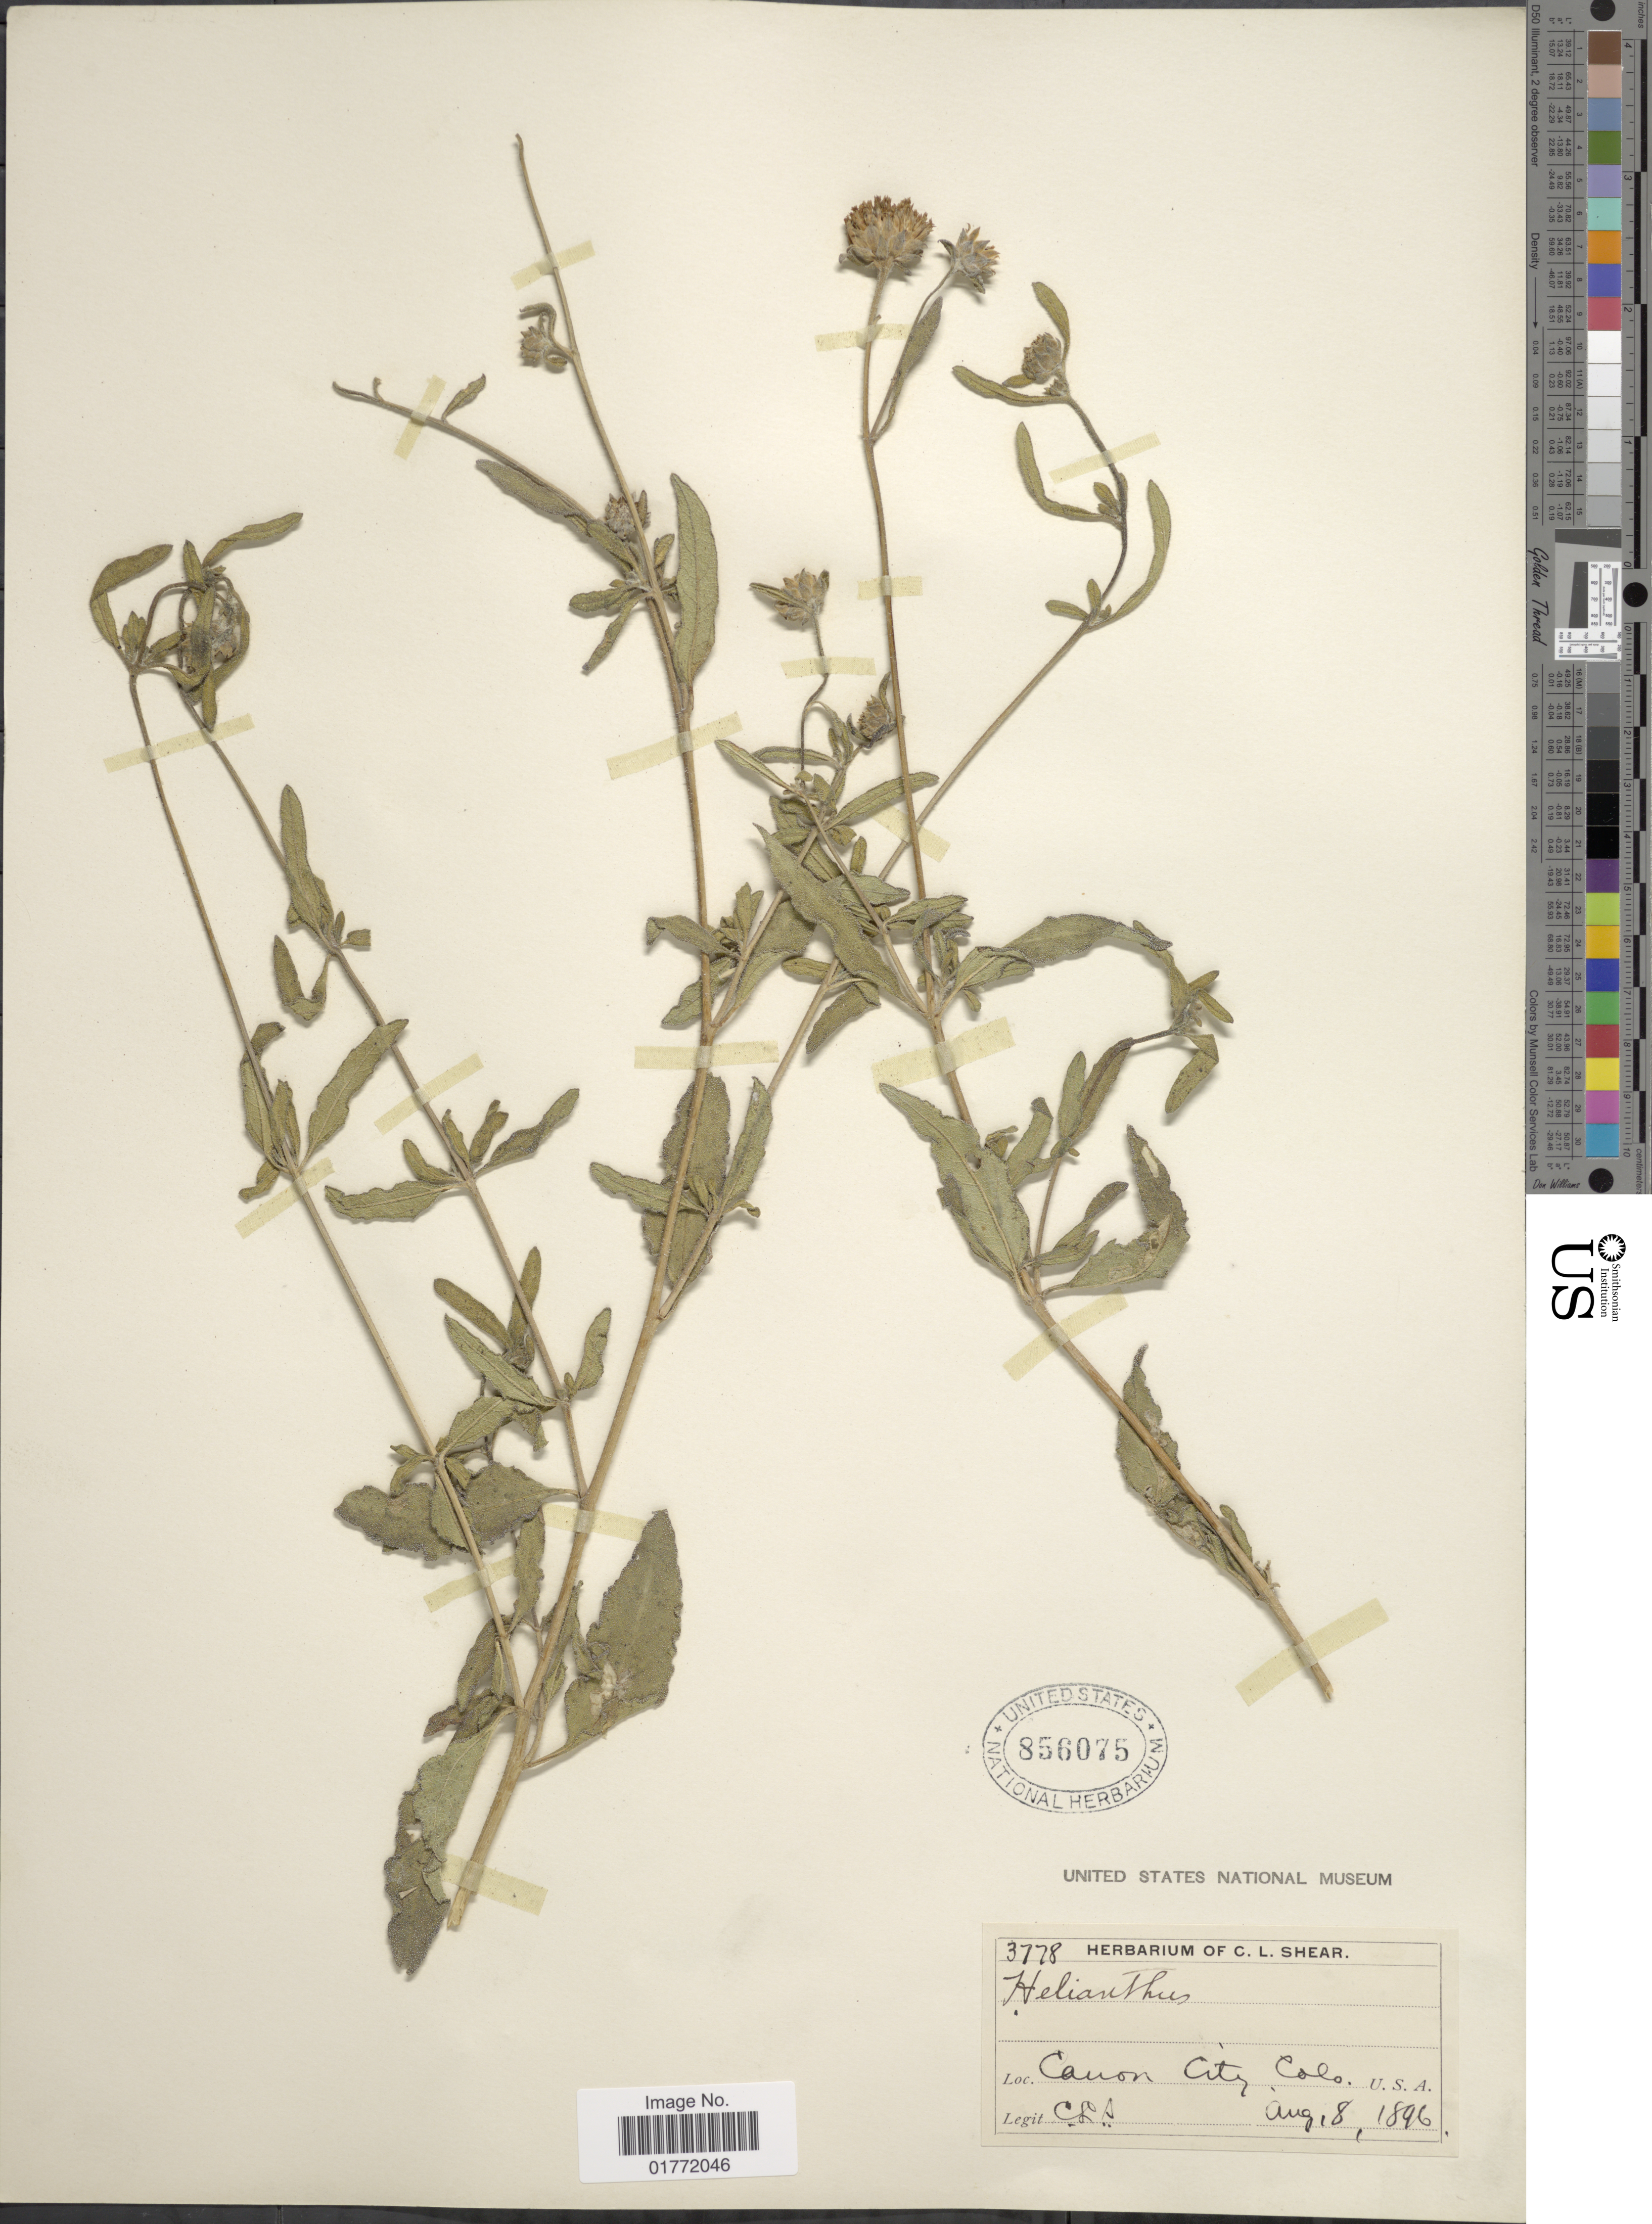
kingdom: Plantae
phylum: Tracheophyta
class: Magnoliopsida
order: Asterales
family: Asteraceae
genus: Helianthus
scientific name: Helianthus sp.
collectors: C. L. Shear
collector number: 3778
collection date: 1896-08-18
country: United States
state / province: Colorado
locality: Canon City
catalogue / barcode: US 856075